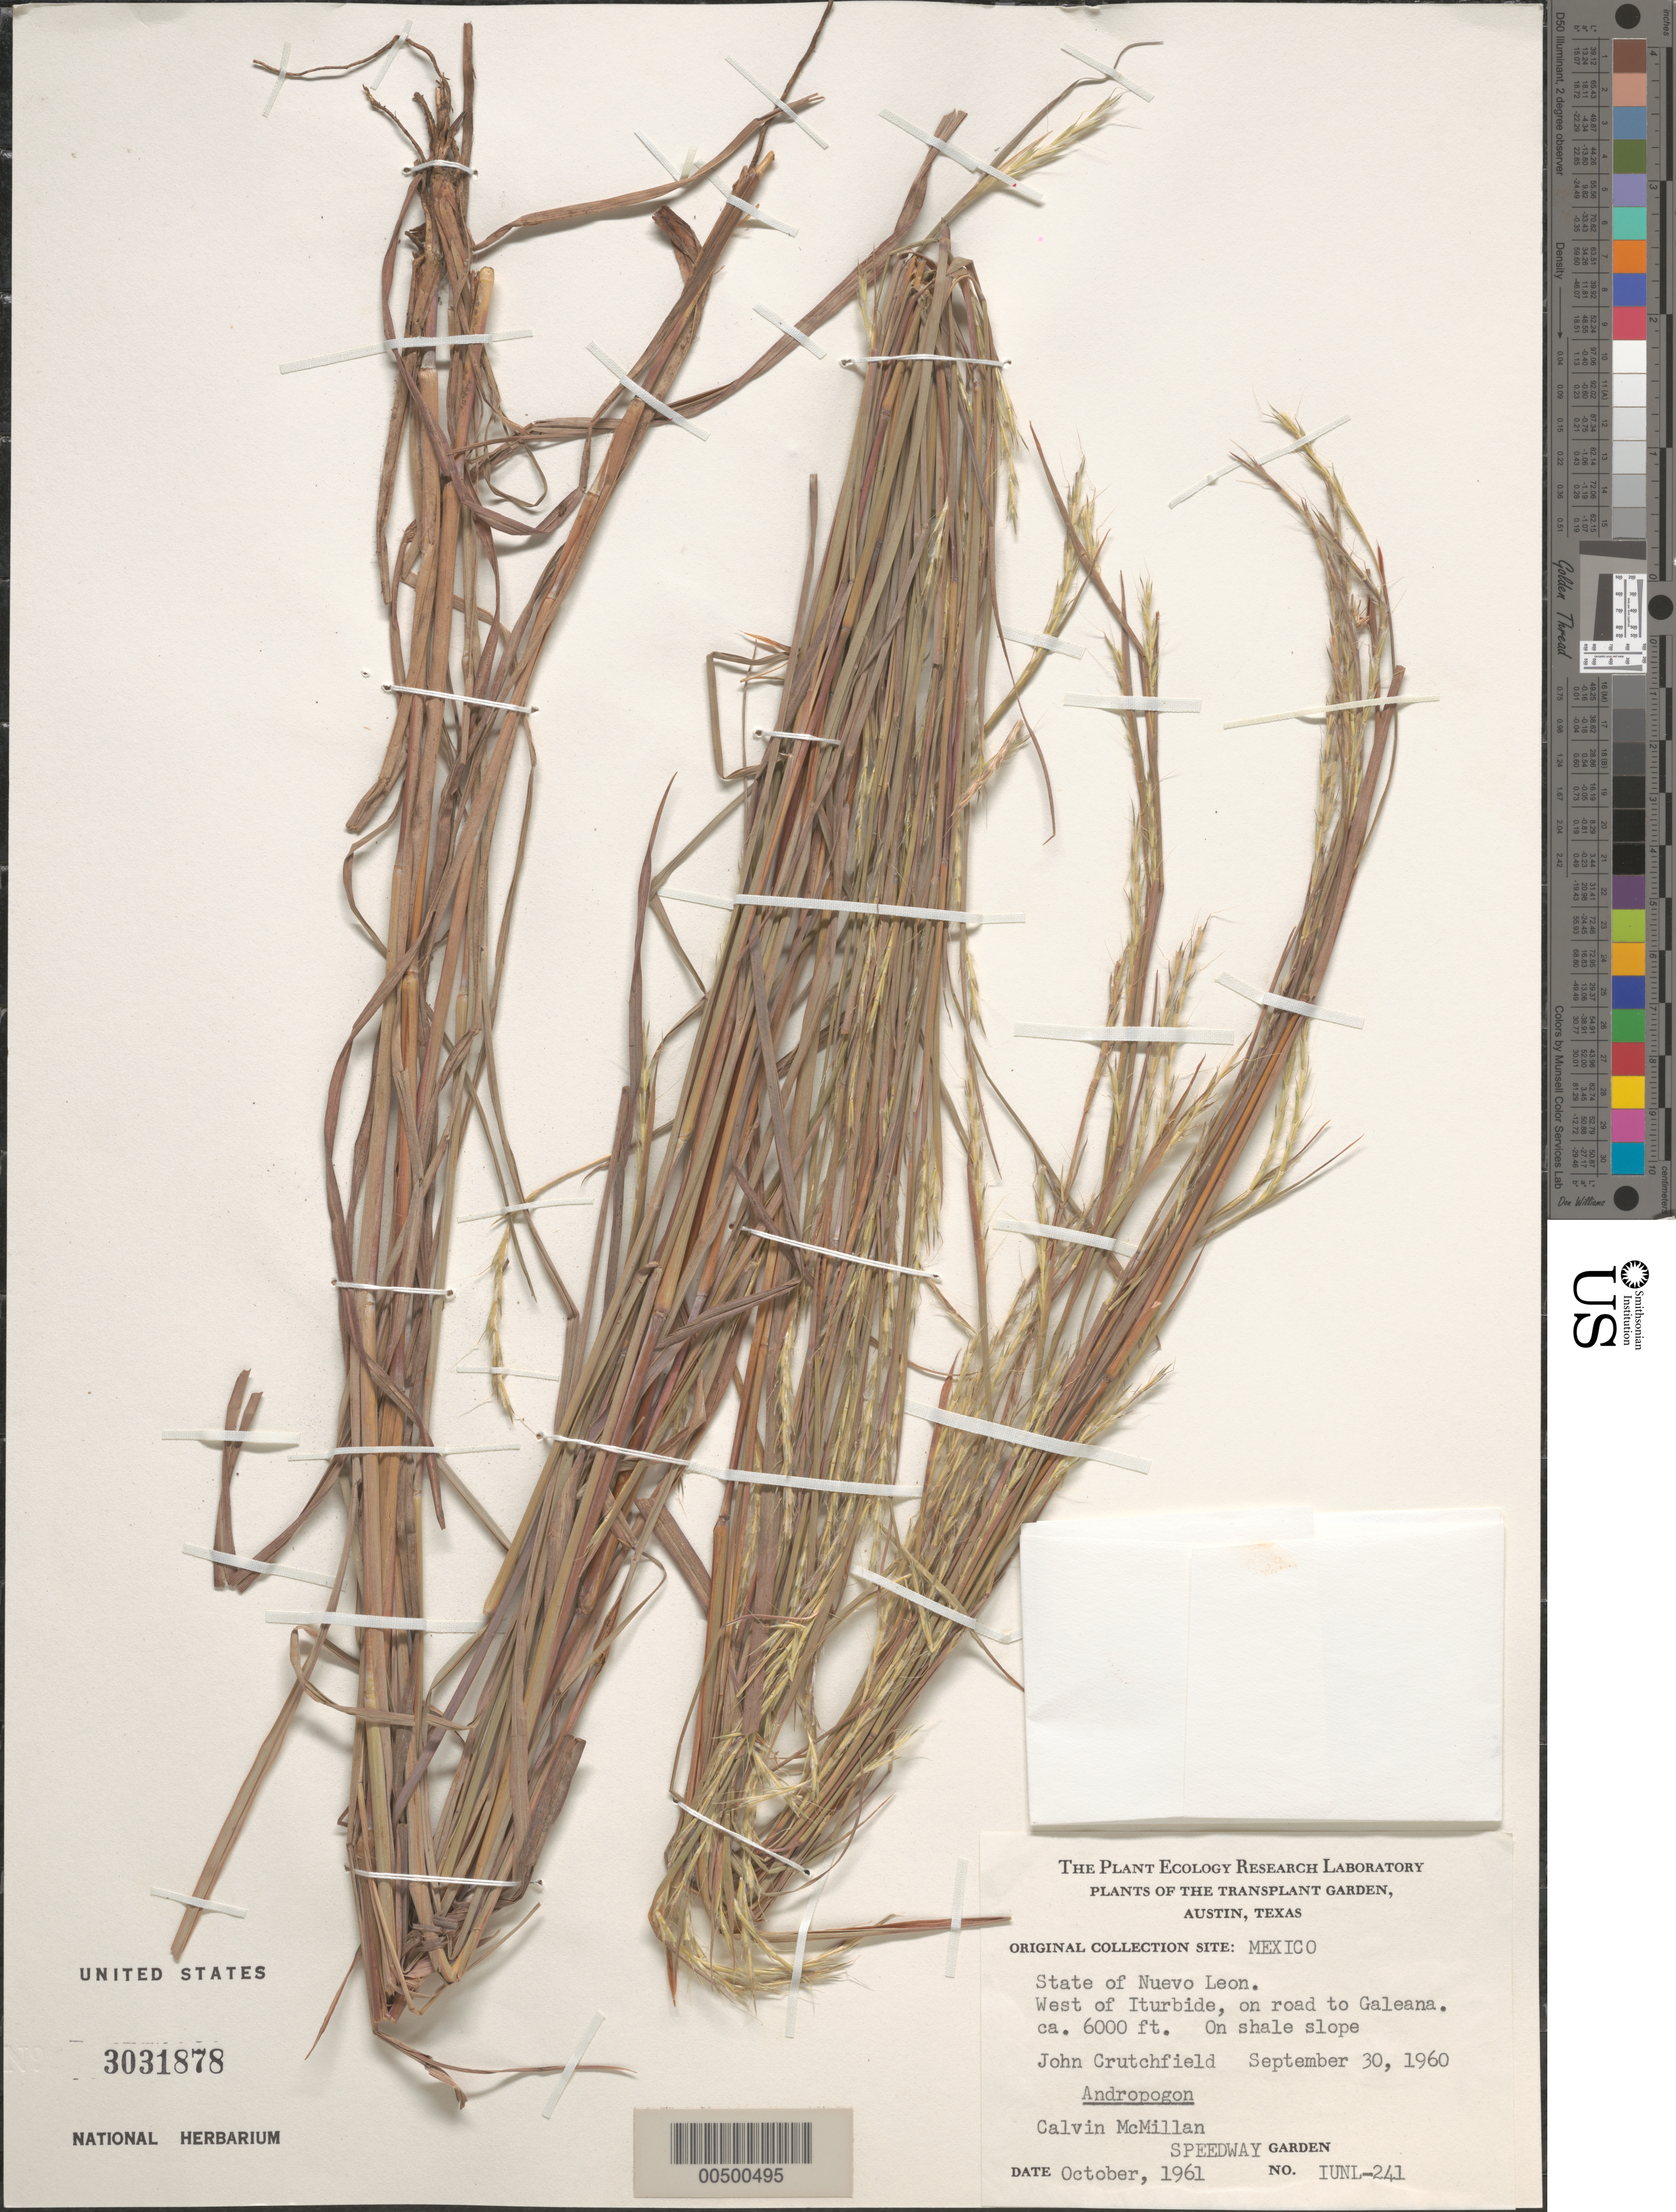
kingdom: Plantae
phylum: Tracheophyta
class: Liliopsida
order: Poales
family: Poaceae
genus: Schizachyrium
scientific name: Schizachyrium sp.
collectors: J. Crutchfield & C. McMillan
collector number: IUNL-241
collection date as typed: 30 Sep 1960 and Oct 1961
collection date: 1960-09-30,1961-10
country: Mexico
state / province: Nuevo León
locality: W of Iturbide, on rd to Galeana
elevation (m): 1829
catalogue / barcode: US 3031878